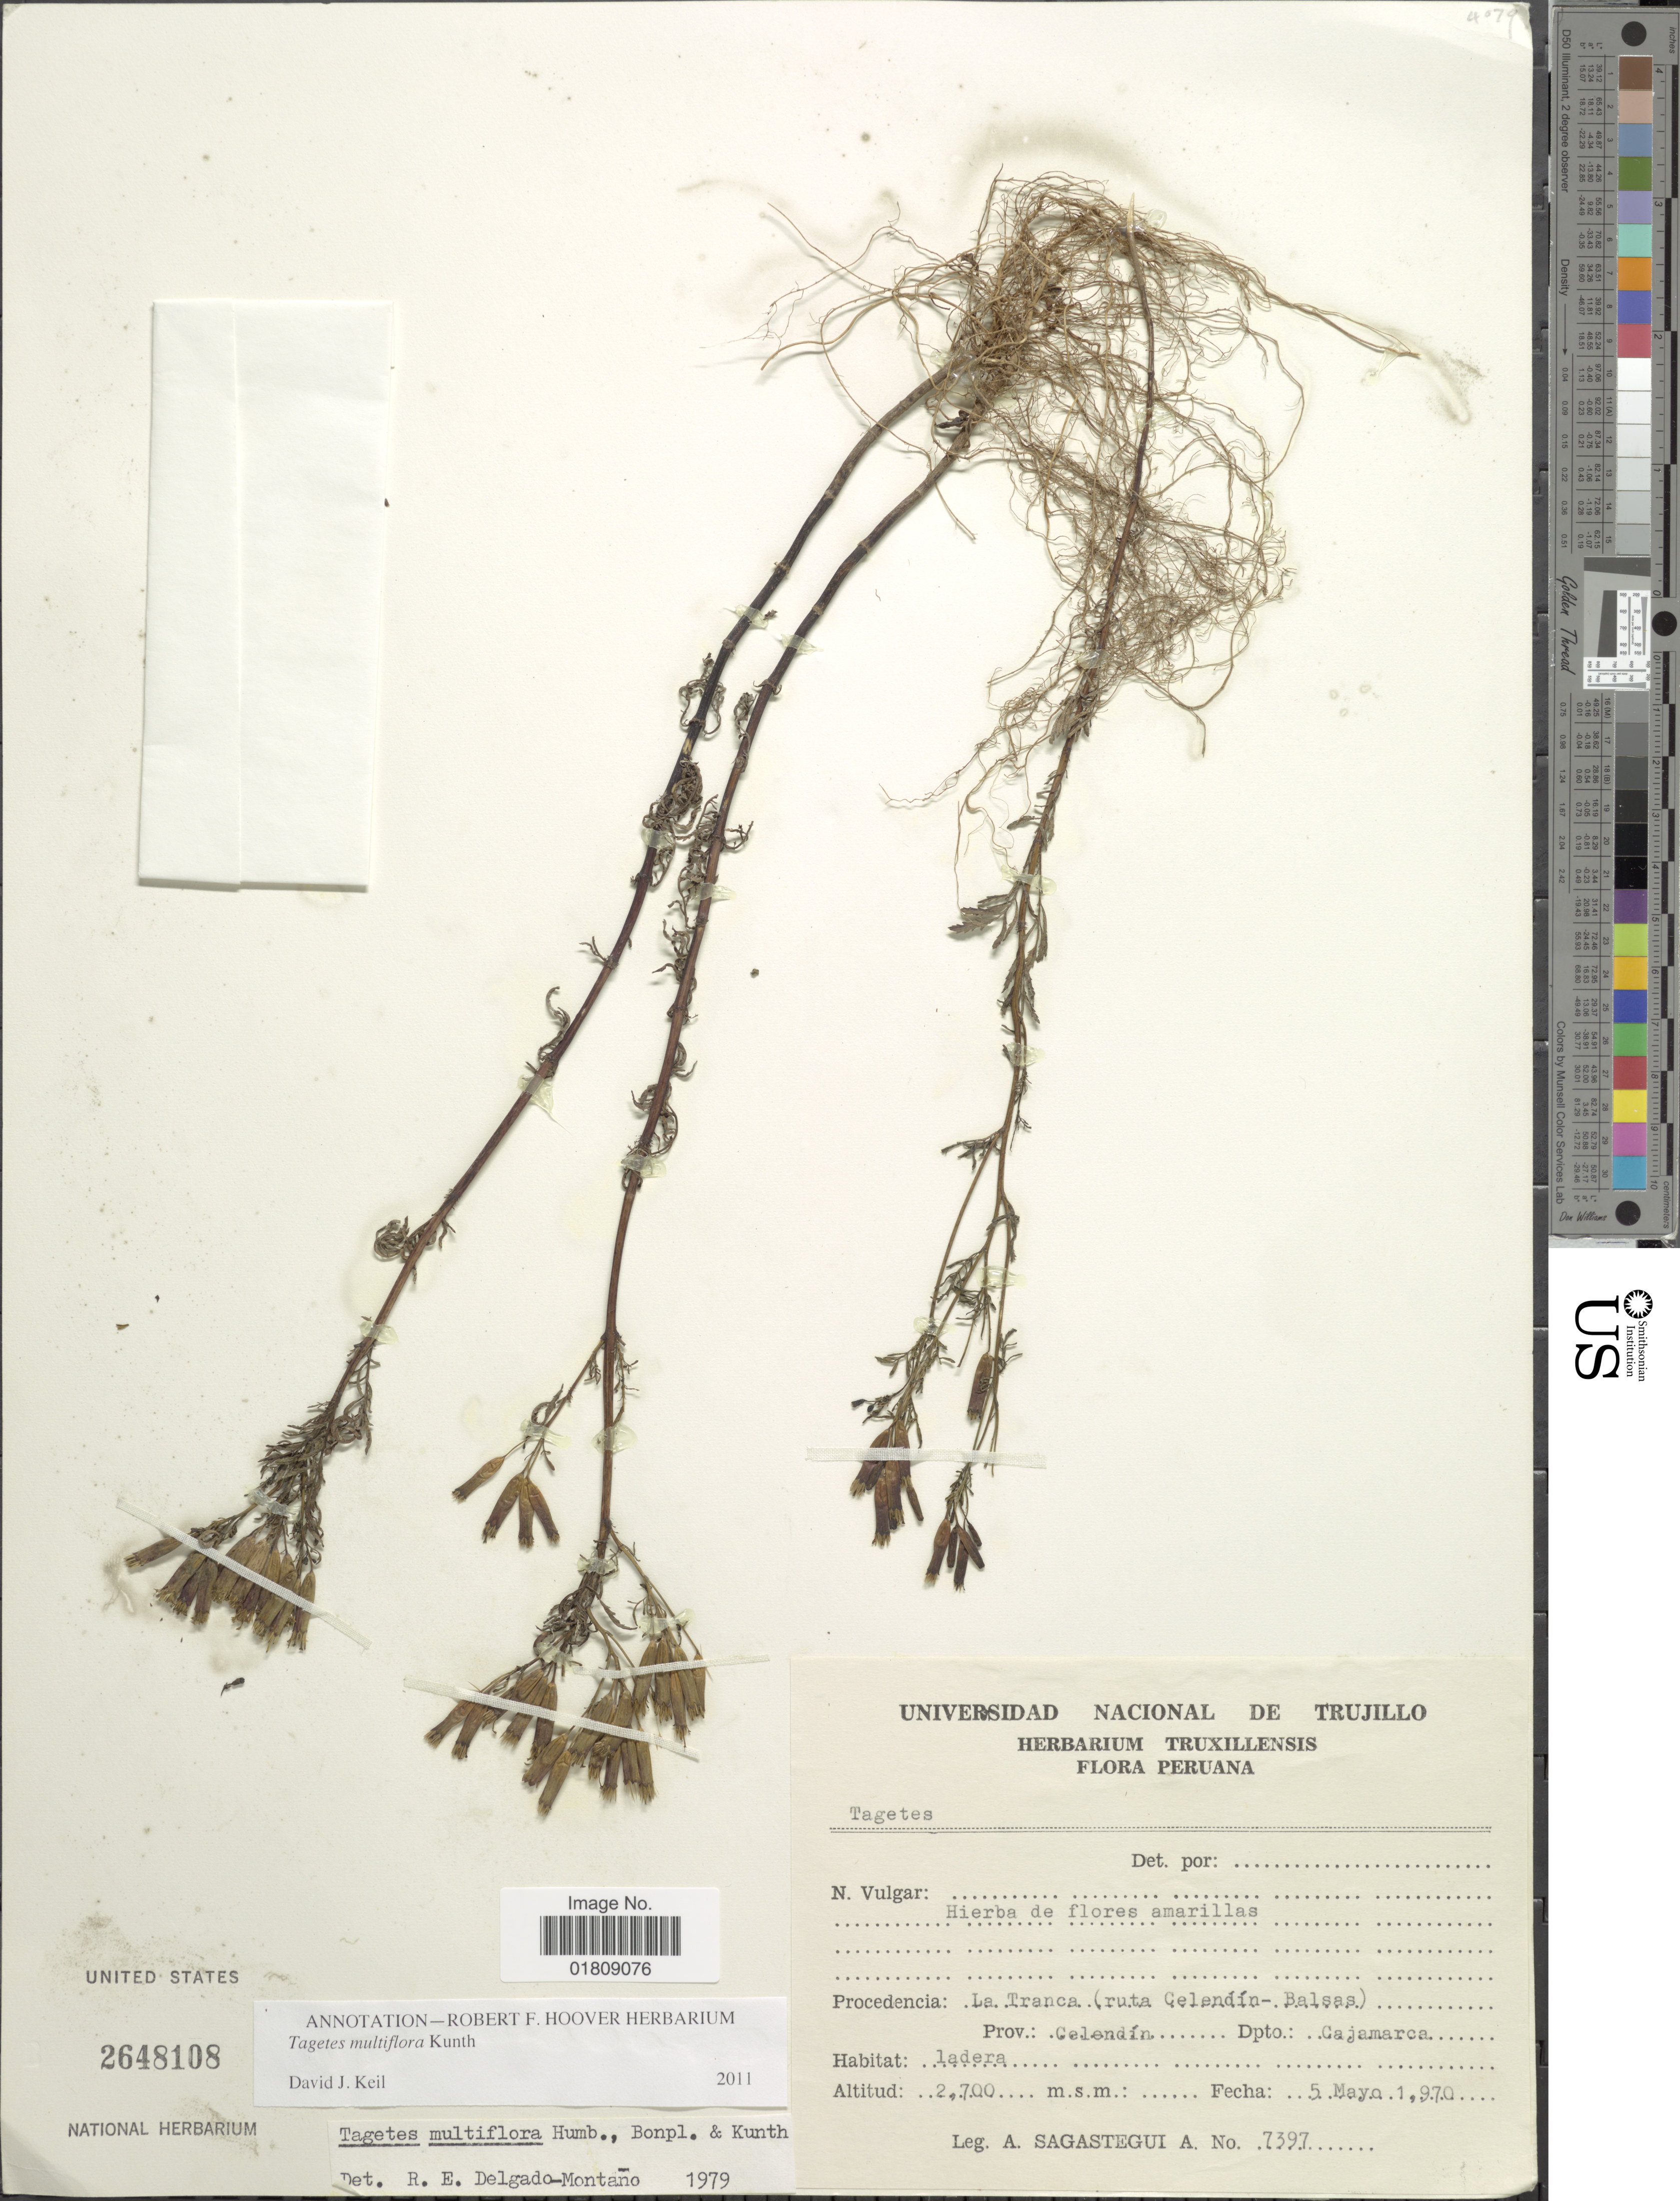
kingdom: Plantae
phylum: Tracheophyta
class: Magnoliopsida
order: Asterales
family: Asteraceae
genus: Tagetes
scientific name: Tagetes multiflora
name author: Kunth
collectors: A. Sagástegui A.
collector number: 7397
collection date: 1970-05-05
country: Peru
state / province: Cajamarca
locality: La Tranca (ruta Celendin-Balsas), Prov. Celendin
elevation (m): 2700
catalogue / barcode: US 2648108